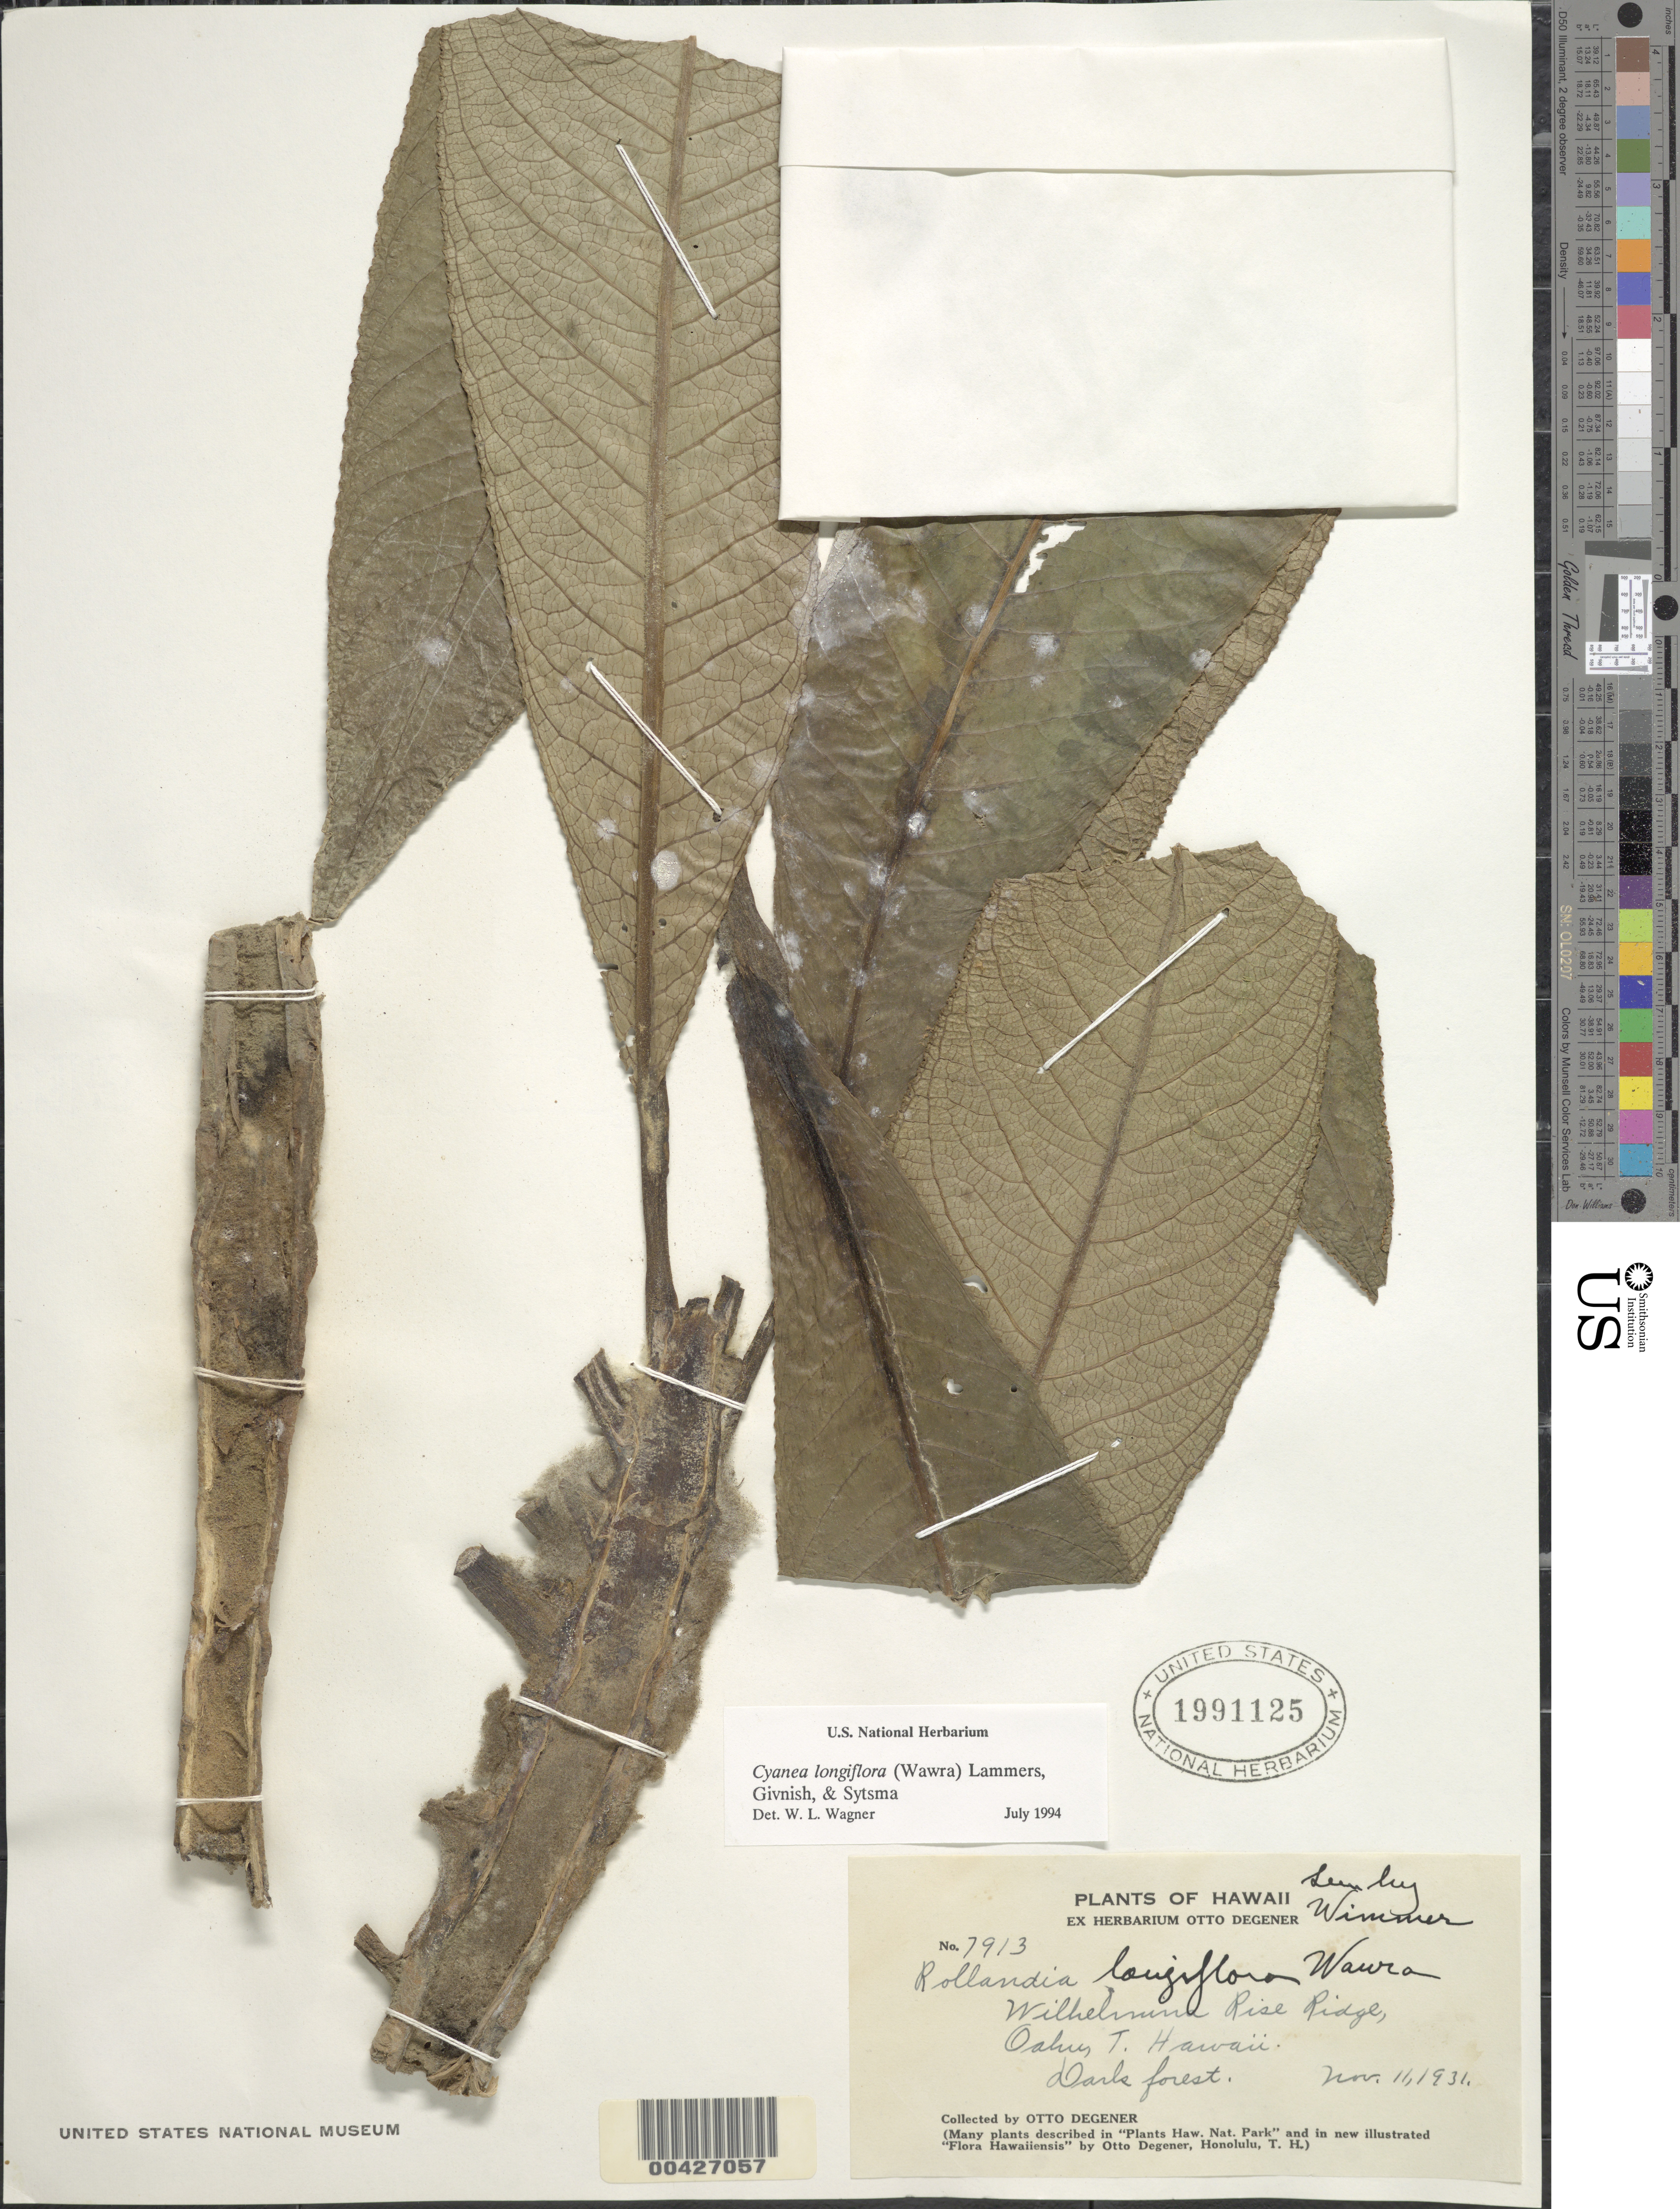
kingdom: Plantae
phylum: Tracheophyta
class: Magnoliopsida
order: Asterales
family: Campanulaceae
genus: Cyanea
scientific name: Cyanea longiflora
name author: (Wawra) Lammers et al.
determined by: Wagner, W. L., (BOT), Smithsonian Institution - National Museum of Natural History (UNITED STATES)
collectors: O. Degener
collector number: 7913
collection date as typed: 11 Nov 1931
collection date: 1931-11-11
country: United States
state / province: Hawaii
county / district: Honolulu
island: Oahu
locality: Wilhelmina Rise Ridge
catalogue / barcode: US 1991125